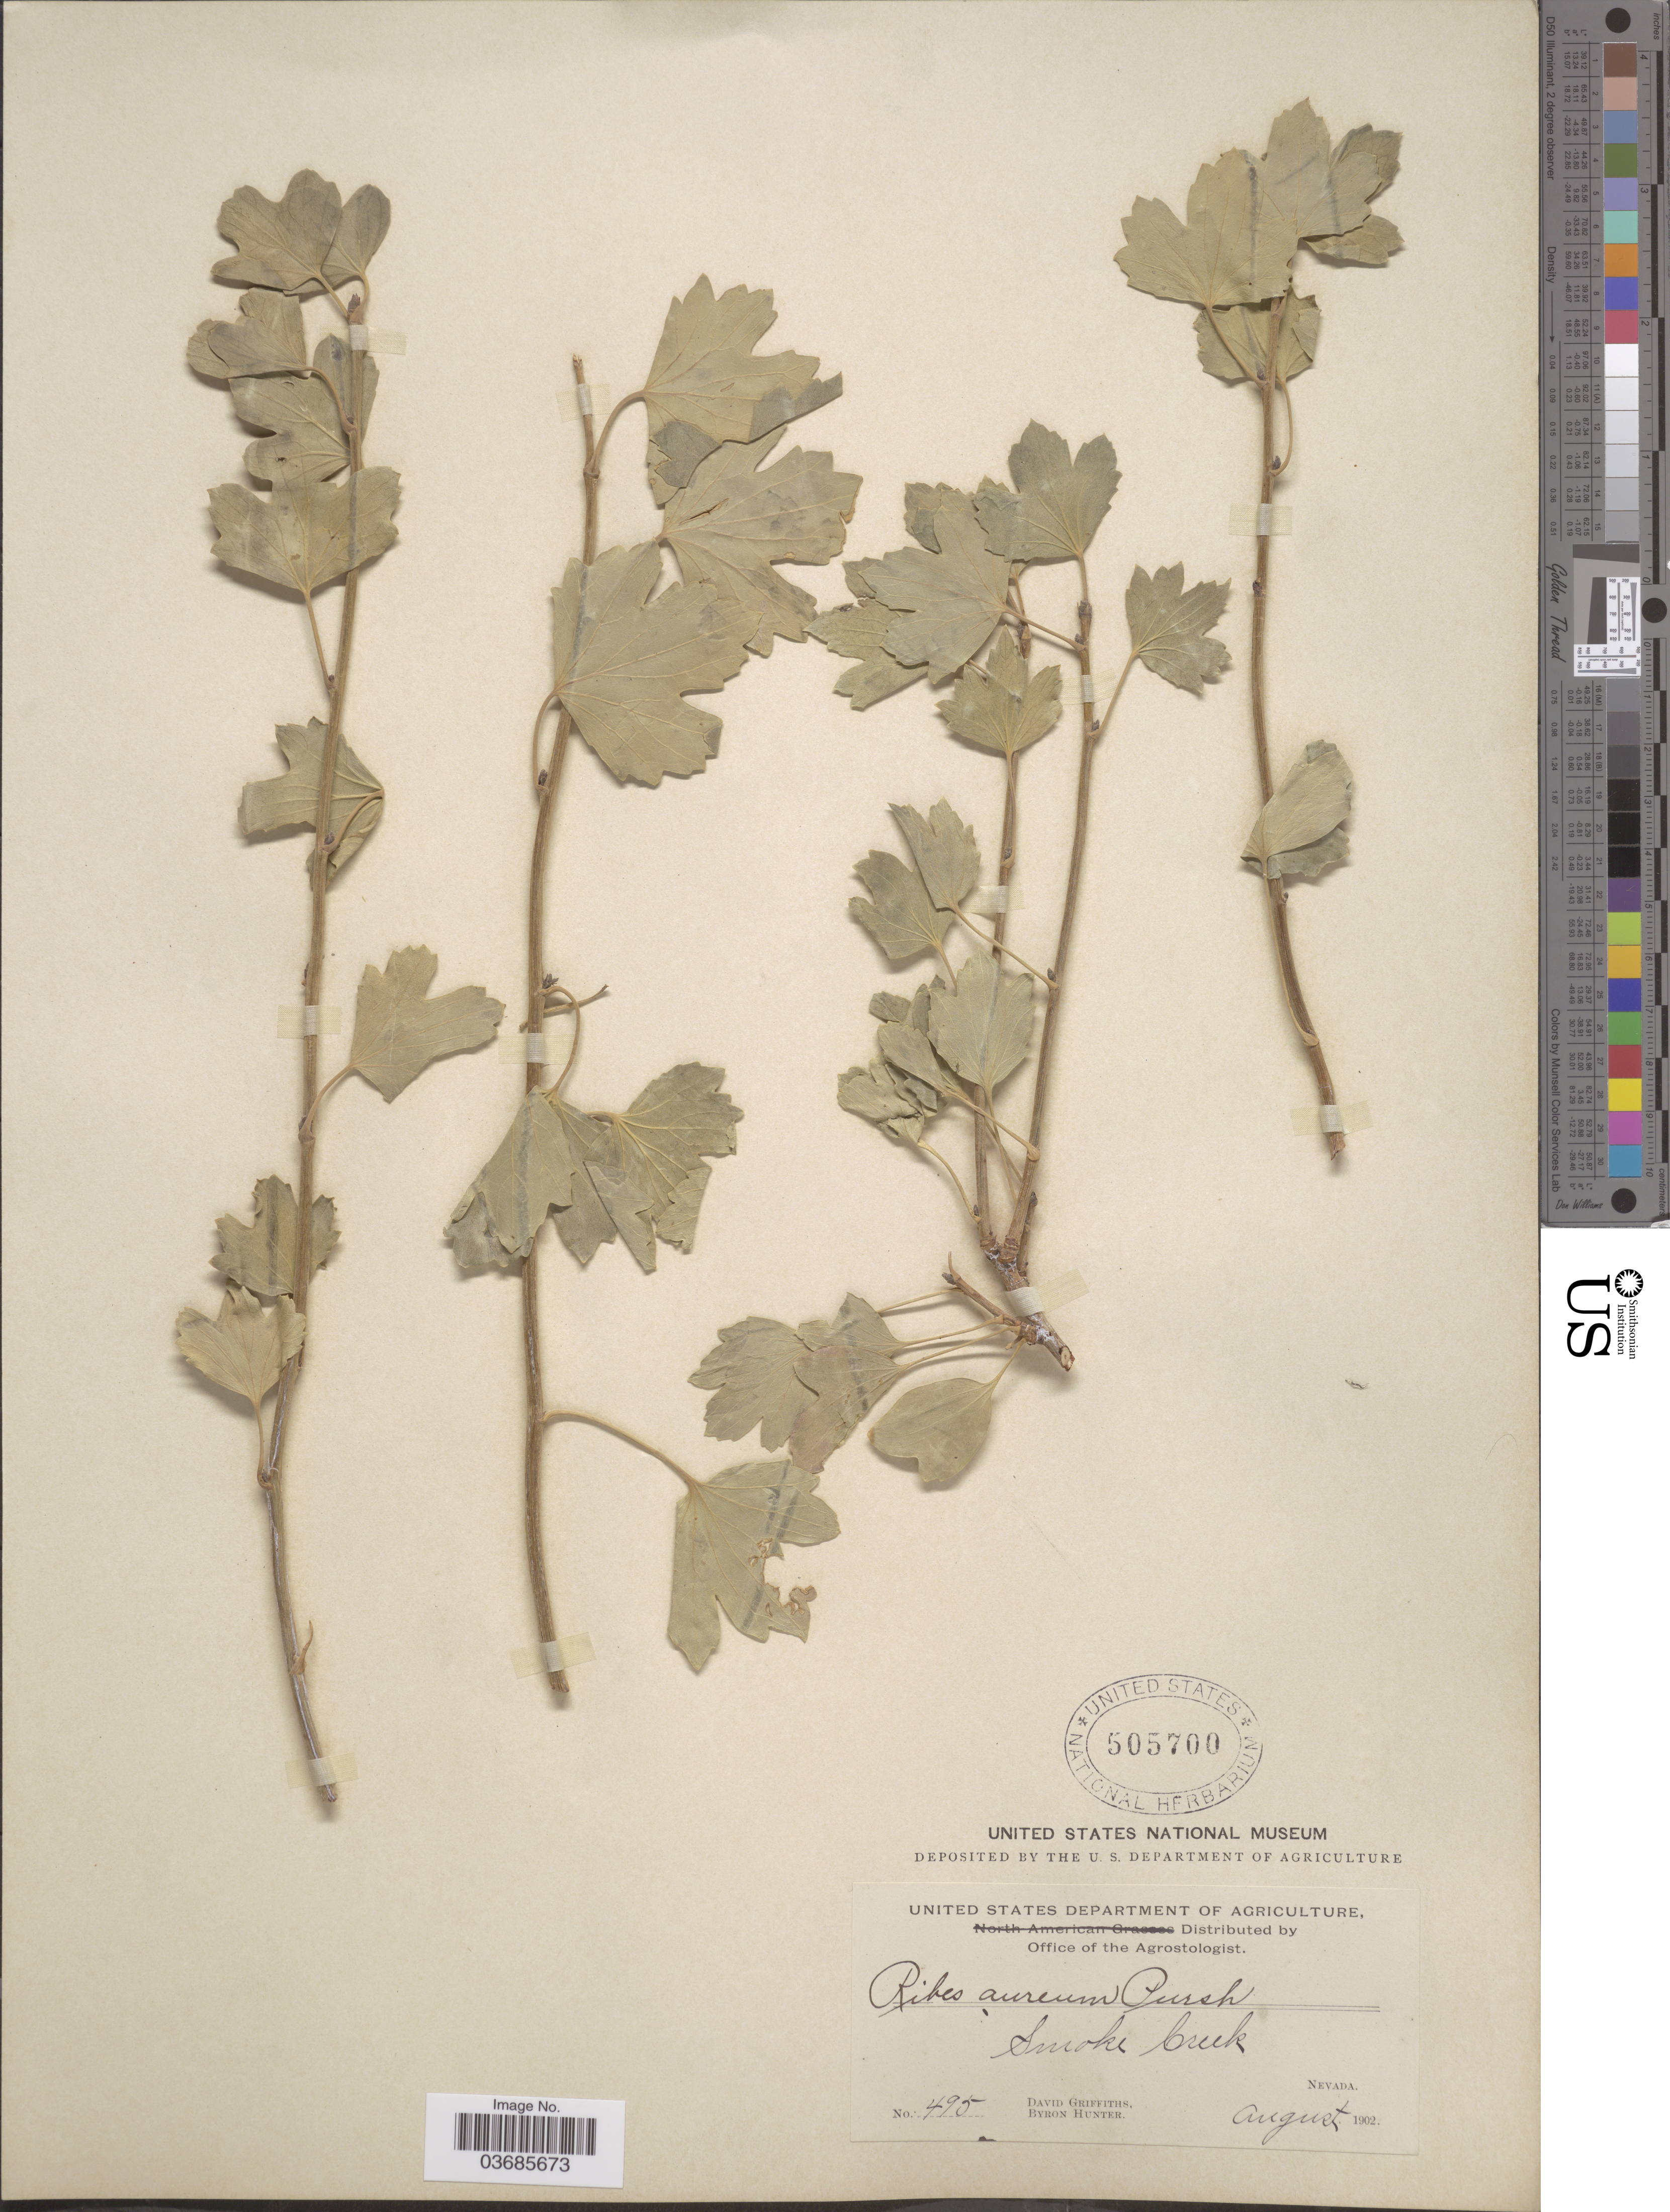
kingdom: Plantae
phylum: Tracheophyta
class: Magnoliopsida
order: Saxifragales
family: Grossulariaceae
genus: Ribes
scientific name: Ribes aureum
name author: Pursh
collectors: D. Griffiths & B. Hunter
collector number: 495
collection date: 1902-08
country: United States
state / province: Nevada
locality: Smoke Creek.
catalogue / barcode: US 505700